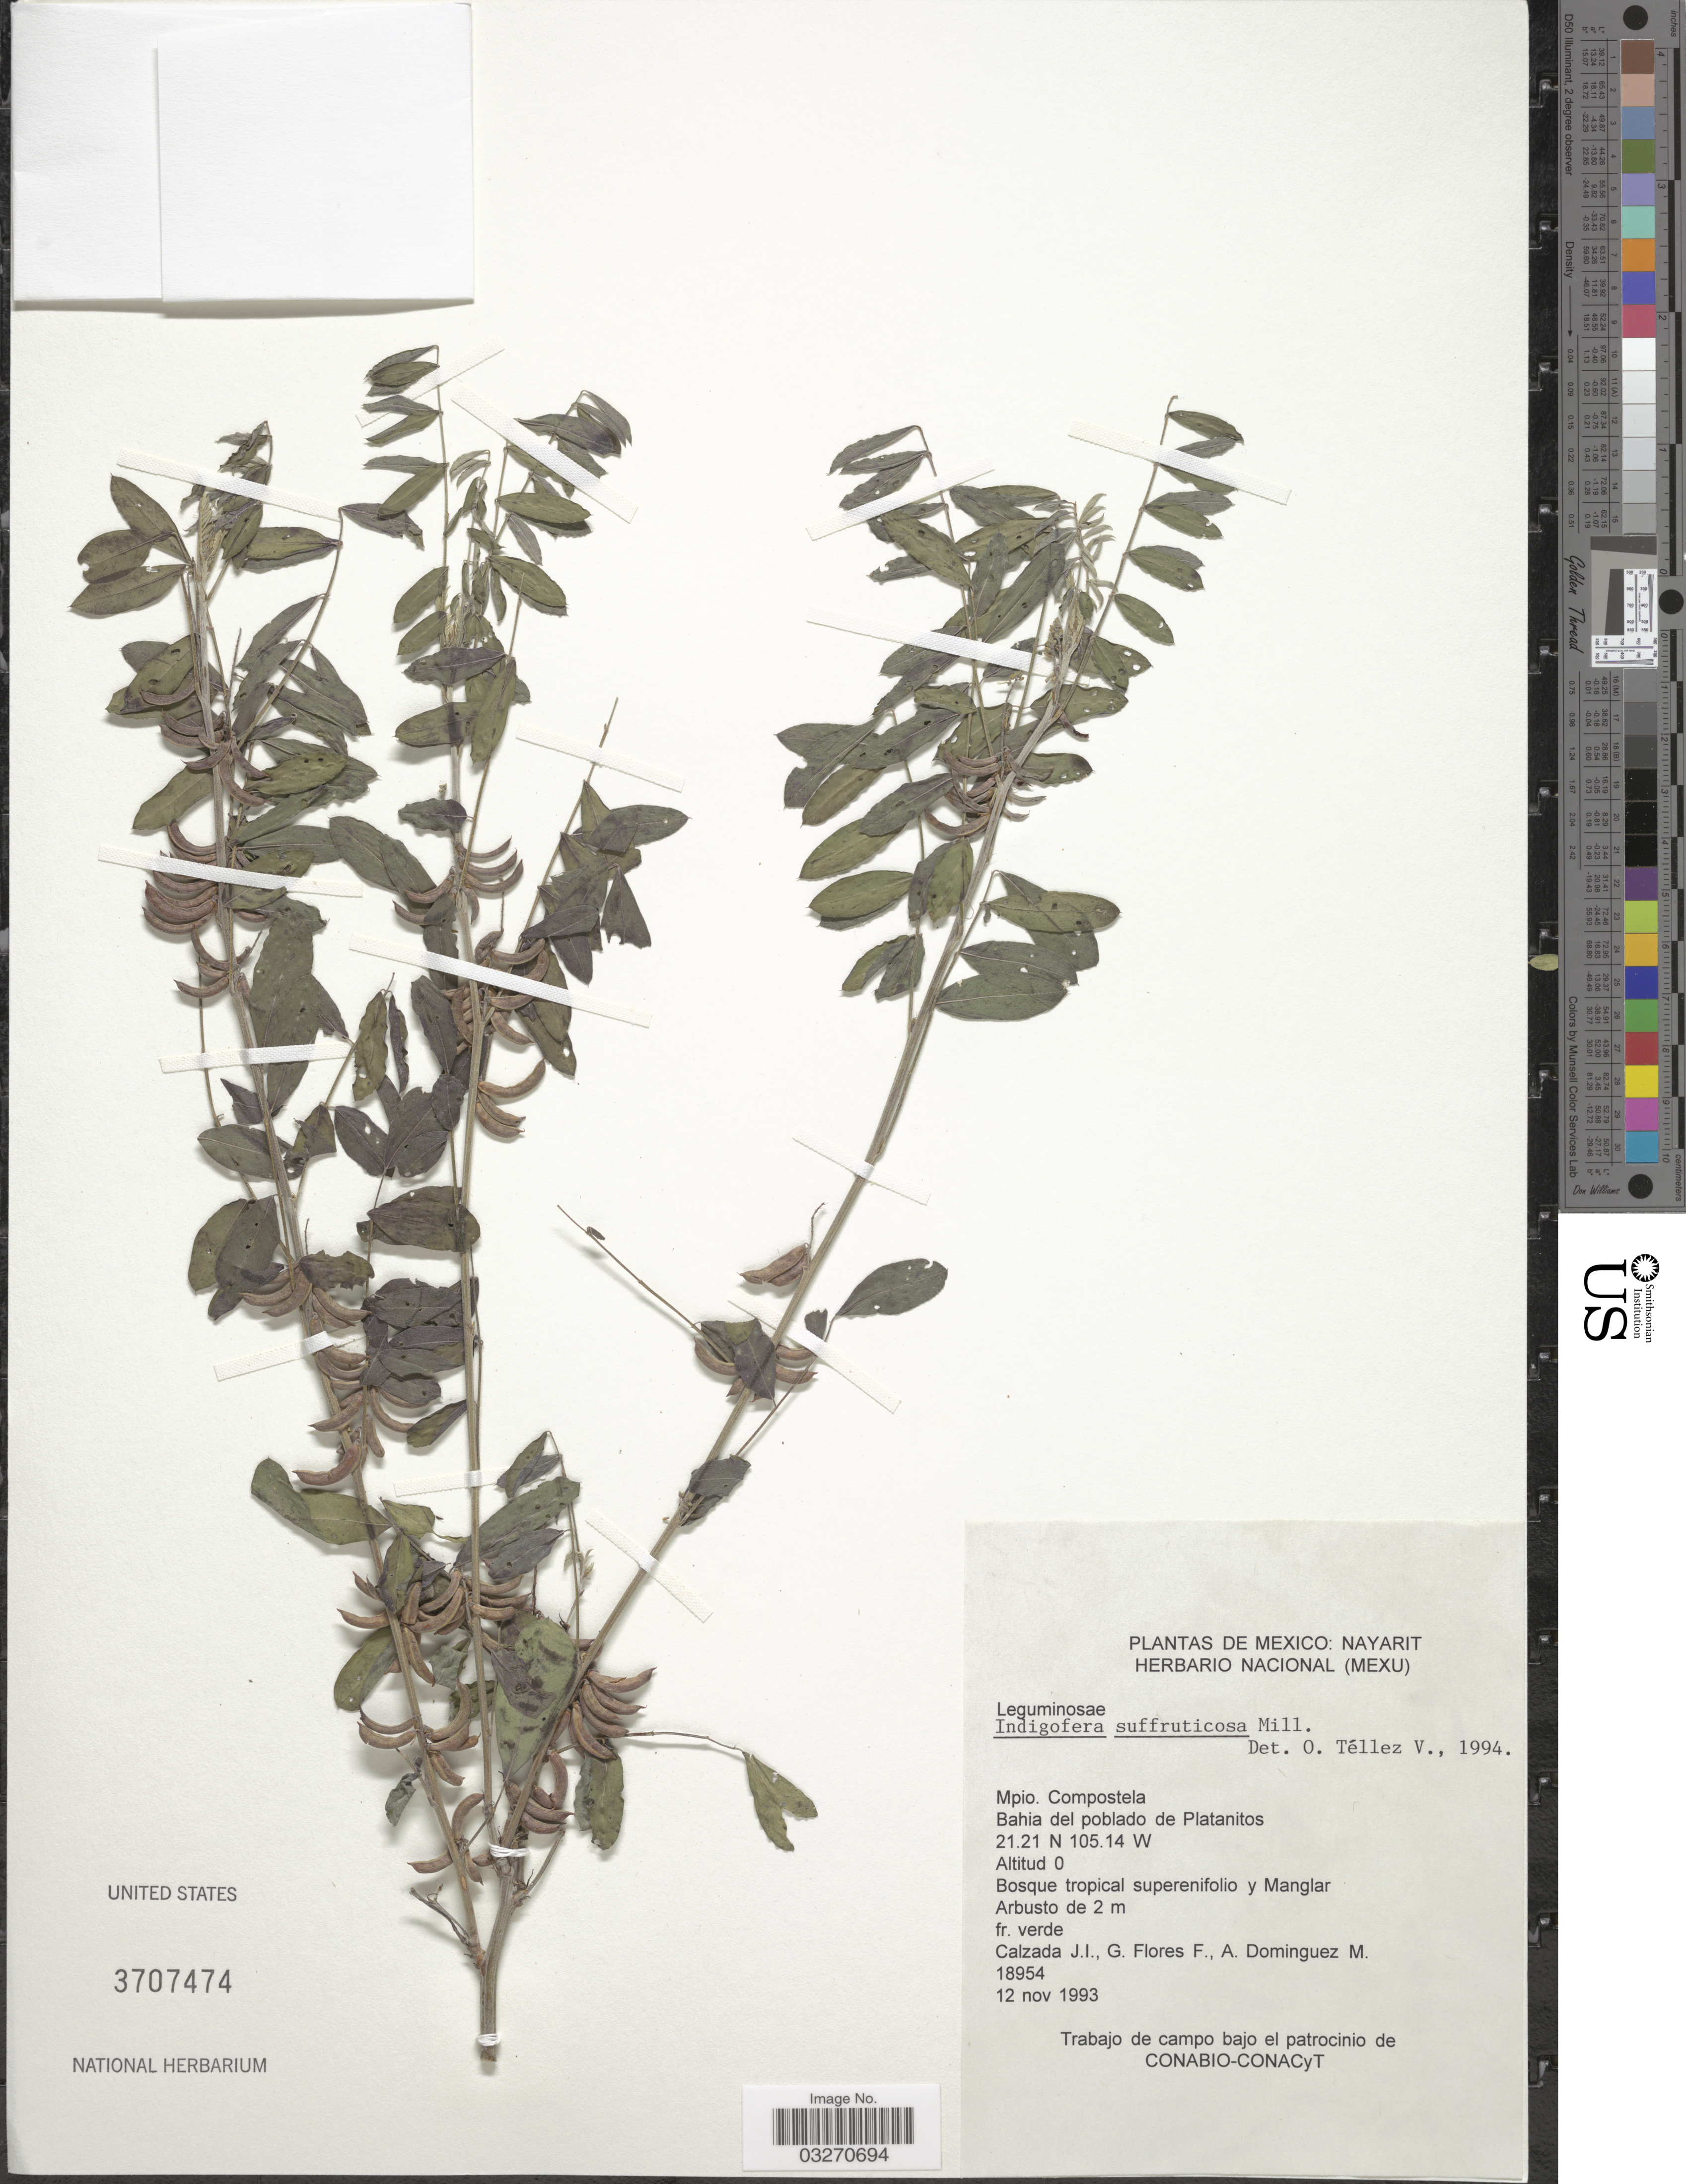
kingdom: Plantae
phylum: Tracheophyta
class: Magnoliopsida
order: Fabales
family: Fabaceae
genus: Indigofera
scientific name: Indigofera suffruticosa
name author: Mill.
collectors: J. I. Calzada, G. Flores F. & A. Dominguez M.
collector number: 18954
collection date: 1993-11-12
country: Mexico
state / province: Nayarit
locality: Mpio. Compostela. Bahia del poblado de Platanitos.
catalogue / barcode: US 3707474